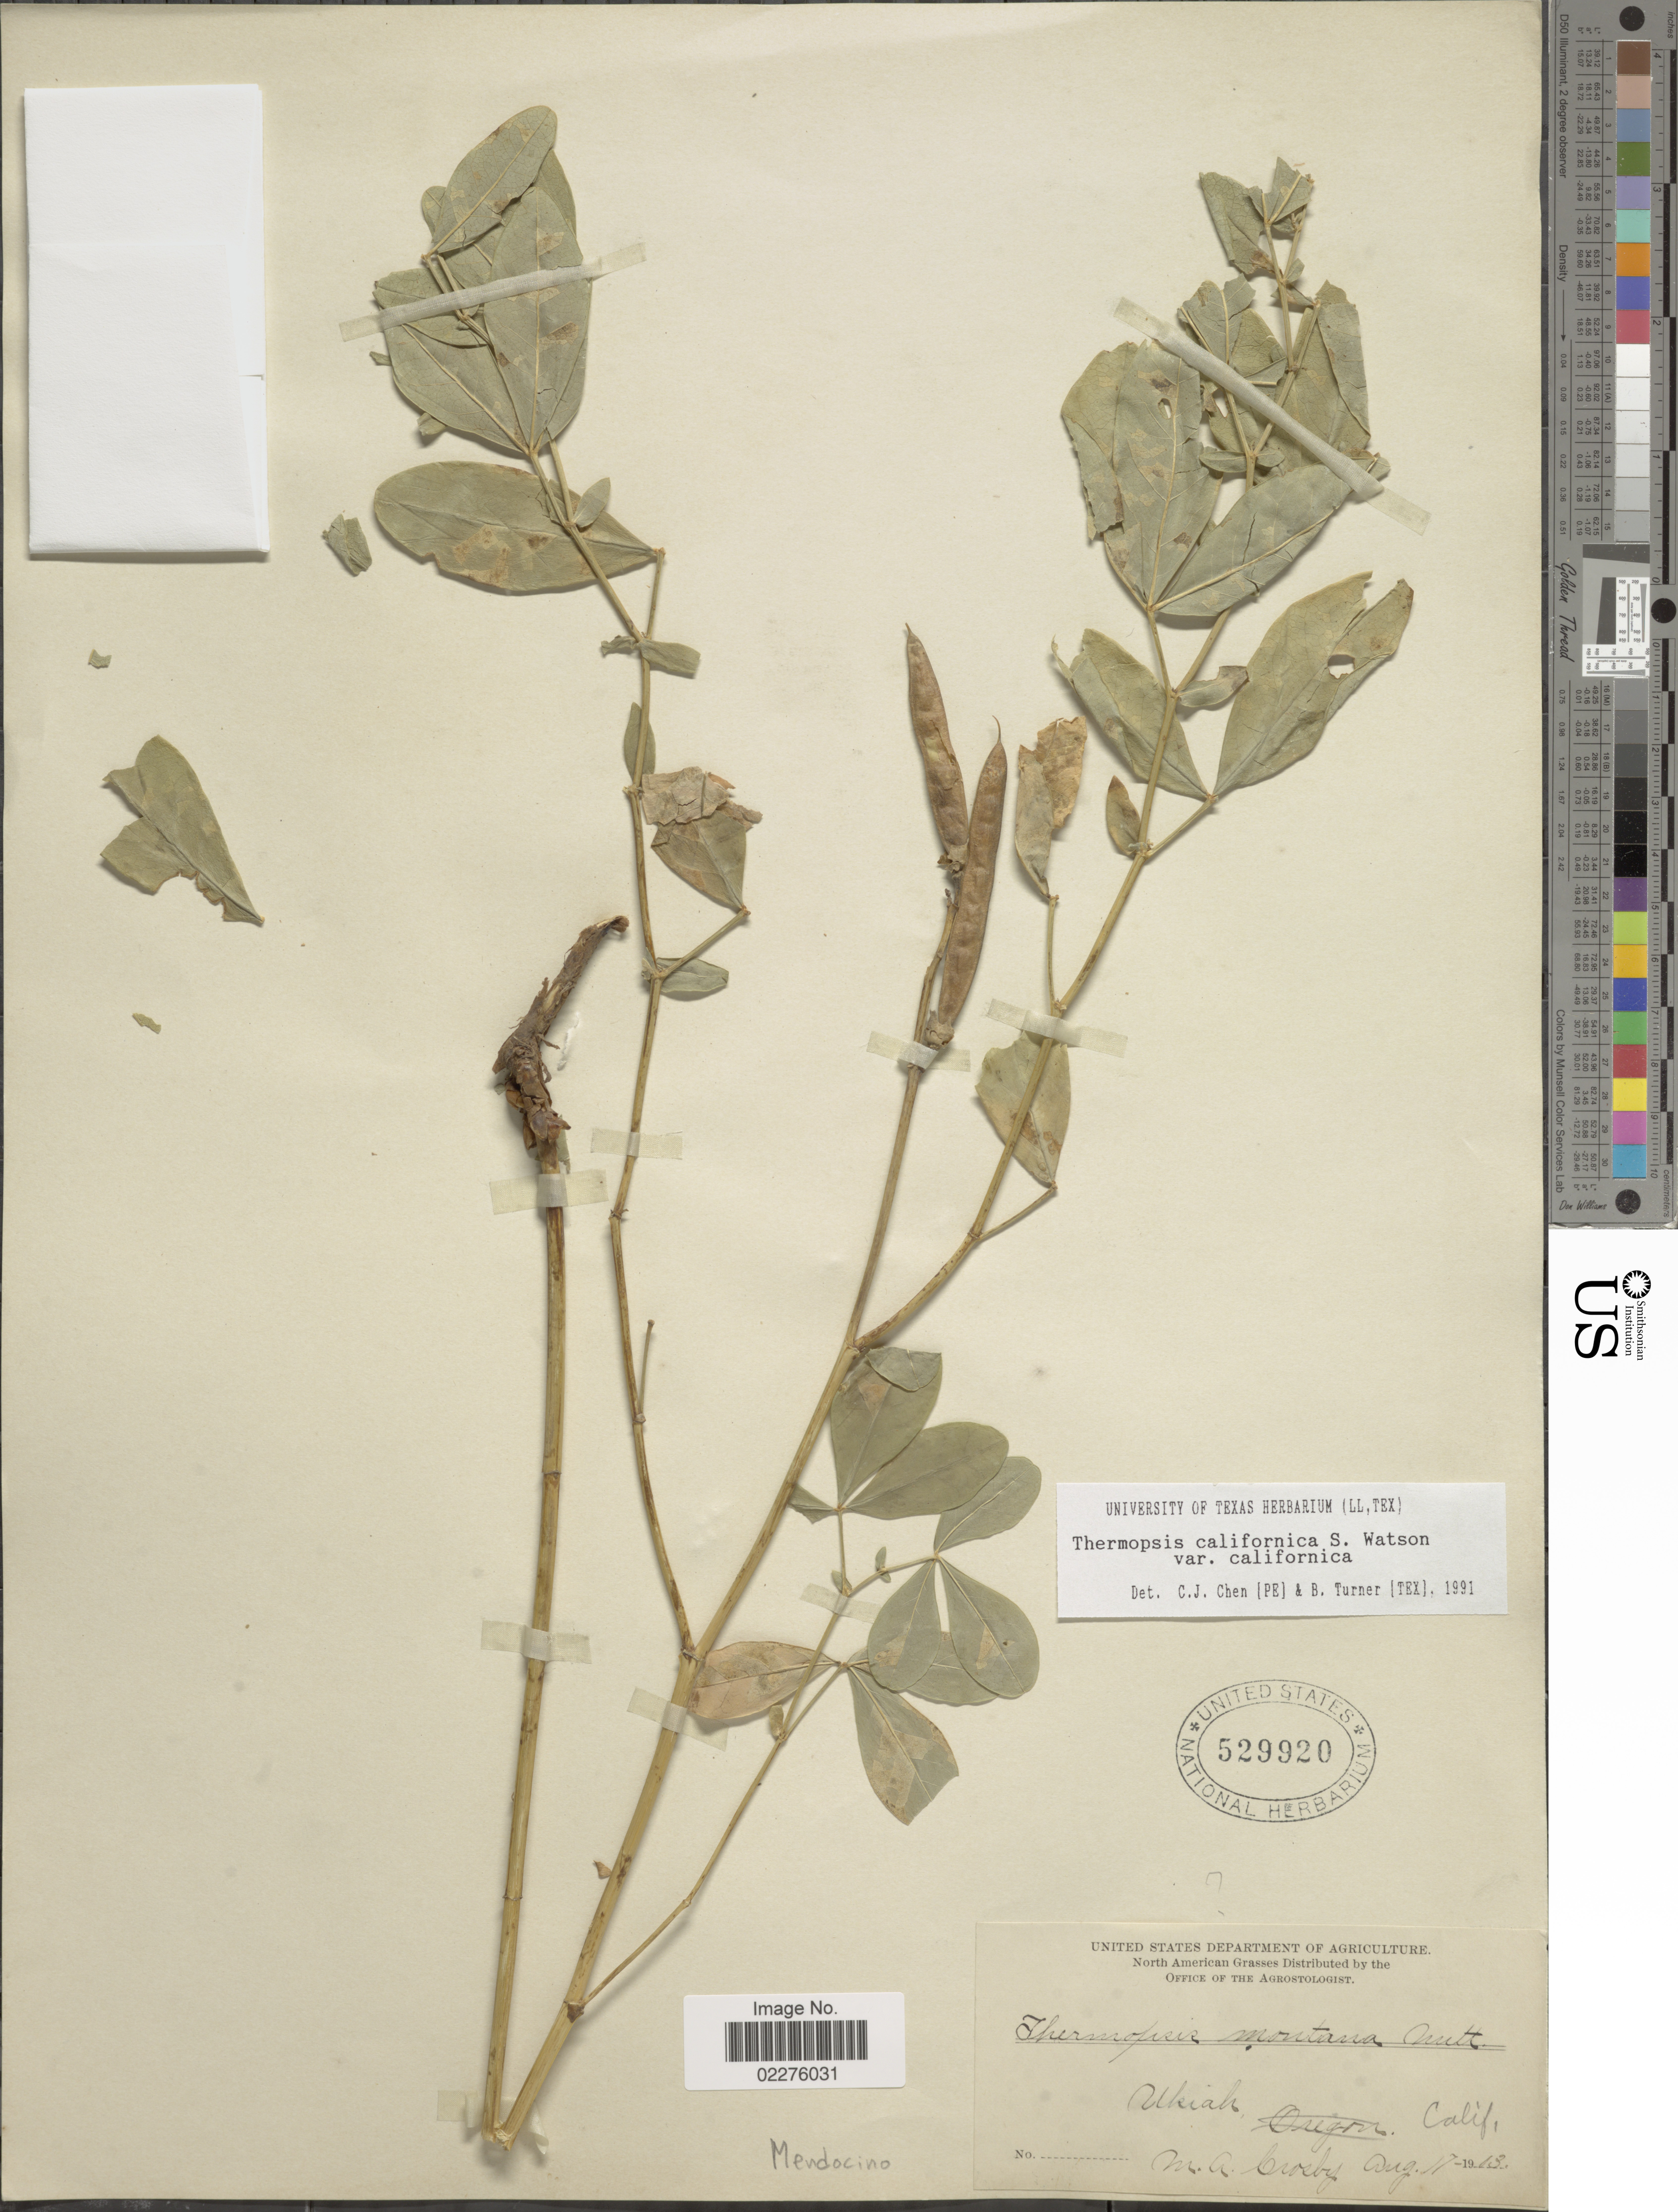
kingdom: Plantae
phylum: Tracheophyta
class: Magnoliopsida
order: Fabales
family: Fabaceae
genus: Thermopsis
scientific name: Thermopsis californica var. californica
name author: S. Watson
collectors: M. Crosby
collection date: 1913-08-17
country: United States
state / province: California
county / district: Mendocino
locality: Alkiah, Calif., Mendocino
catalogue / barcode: US 529920